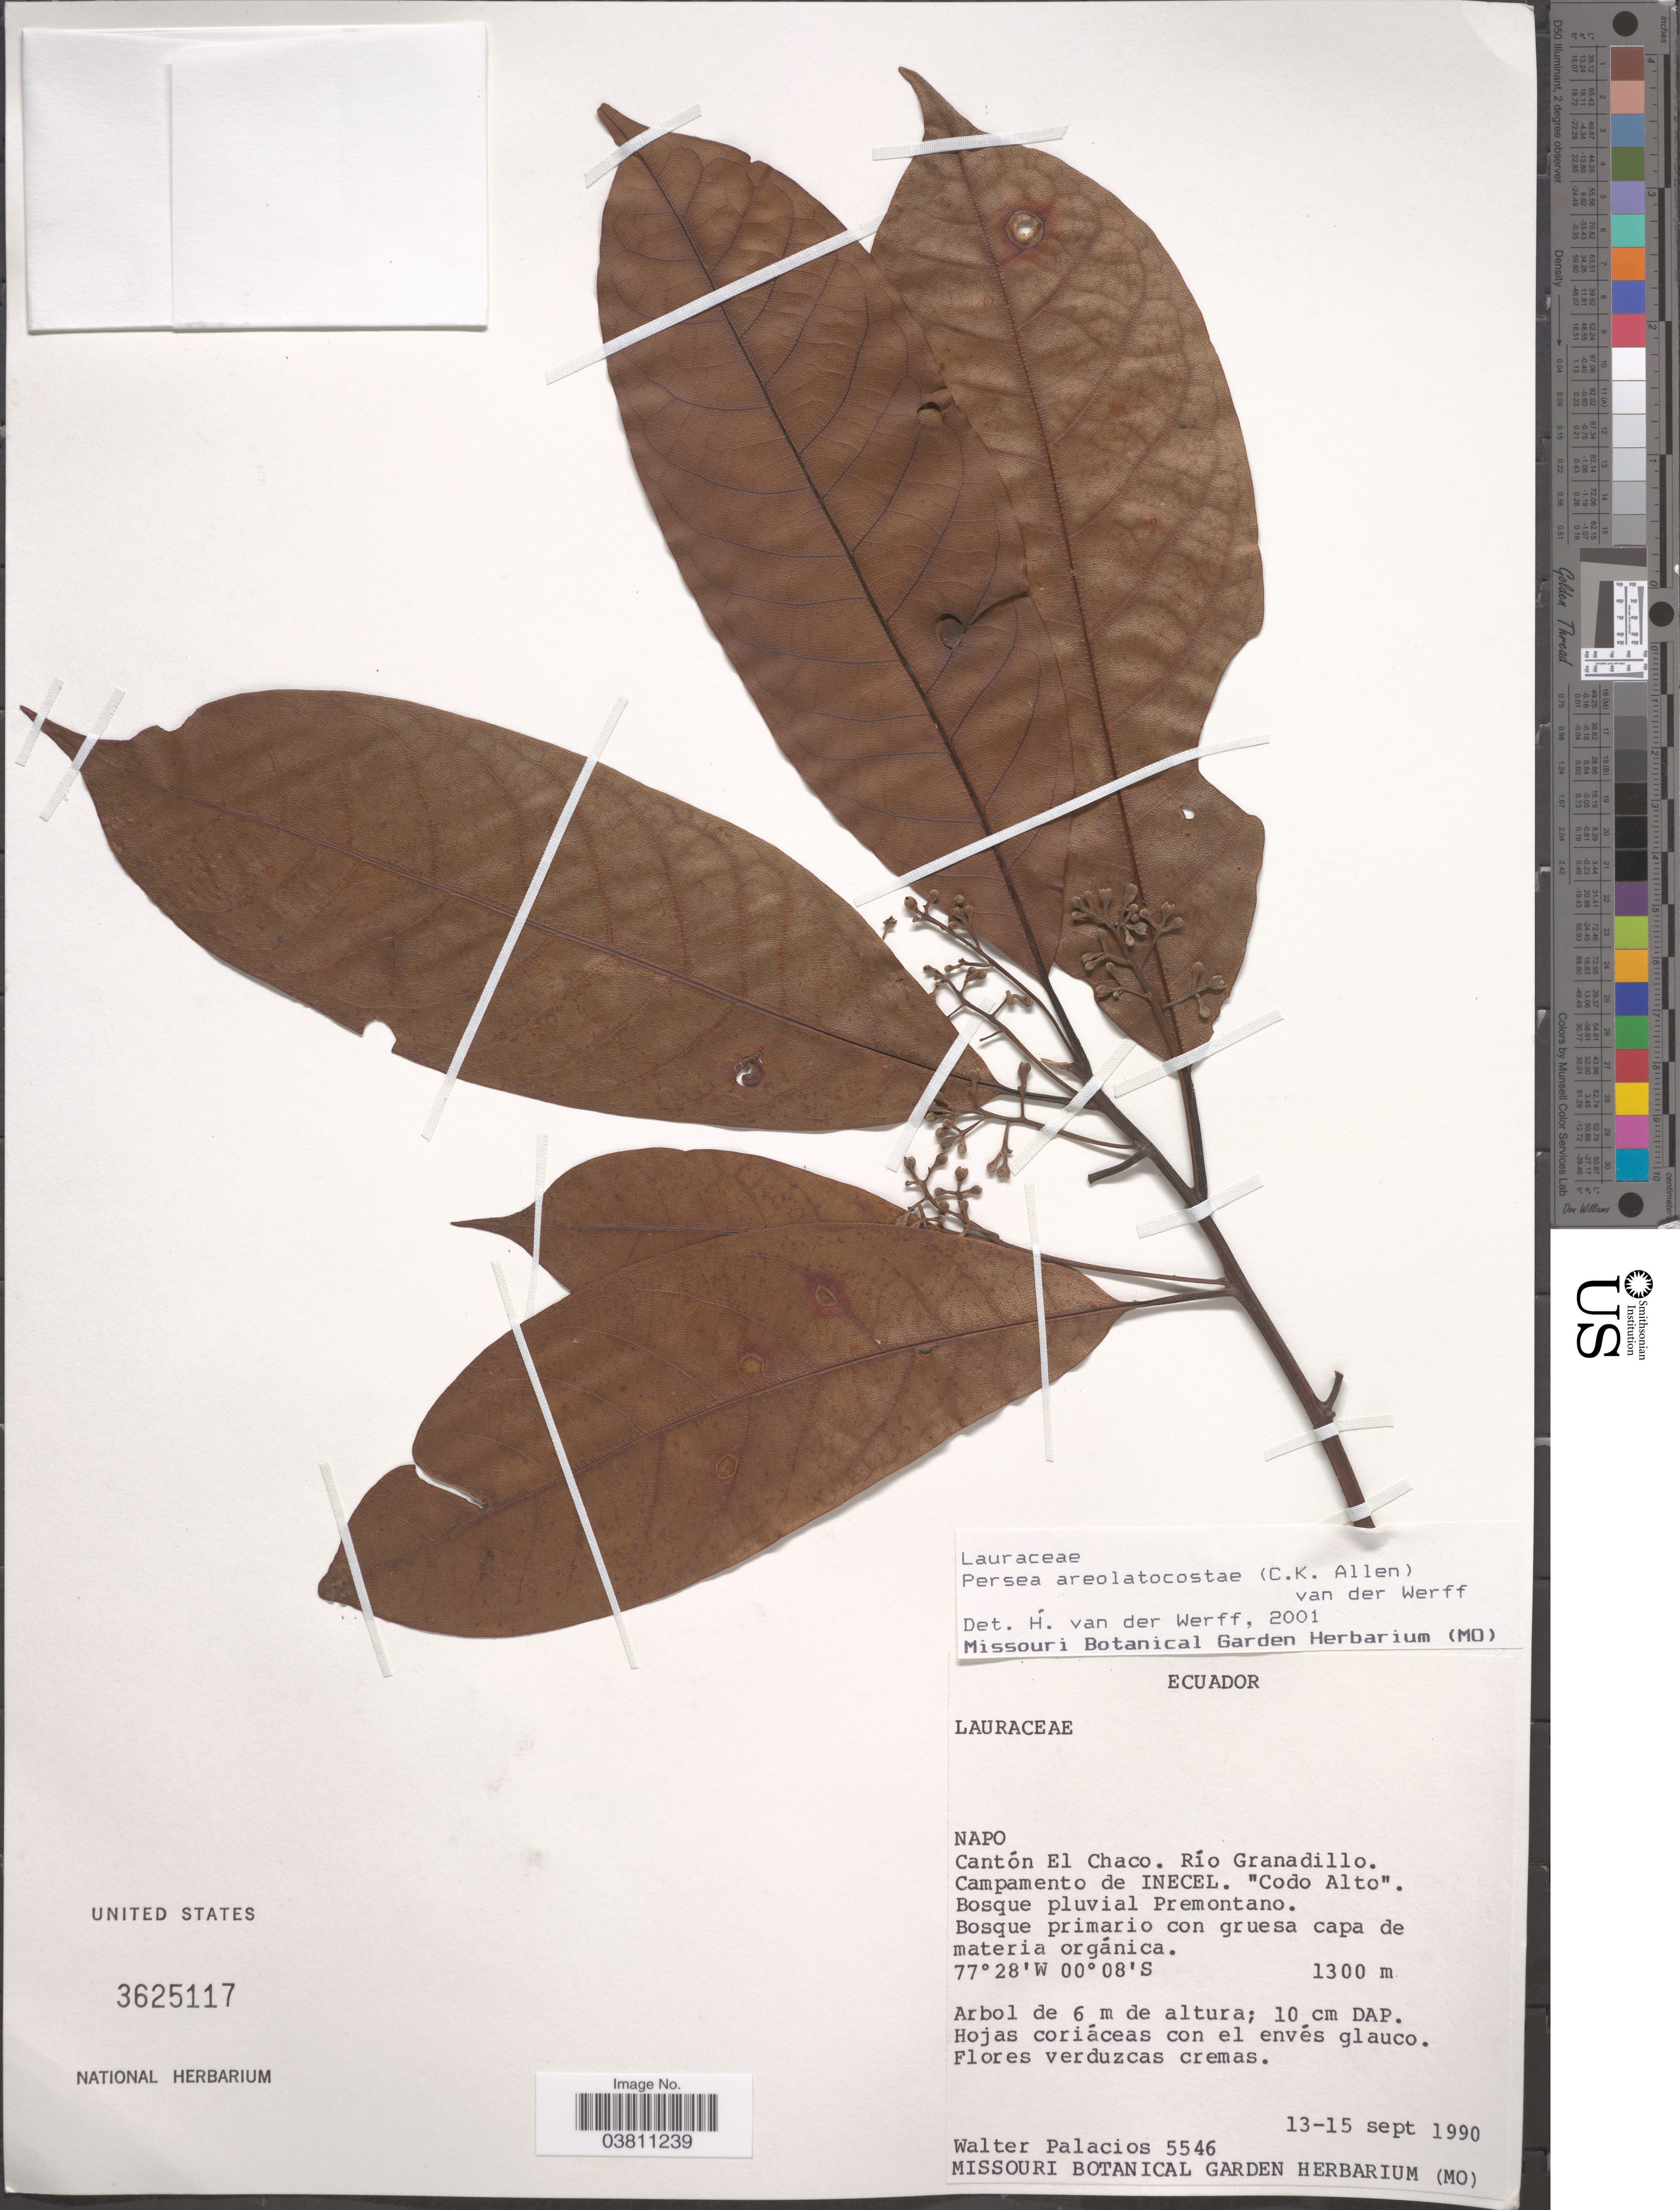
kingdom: Plantae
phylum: Tracheophyta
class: Magnoliopsida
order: Laurales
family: Lauraceae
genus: Persea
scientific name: Persea areolatocostae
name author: (C.K. Allen) van der Werff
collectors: W. Palacios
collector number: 5546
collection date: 1990-09-13/1990-09-15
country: Ecuador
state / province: Napo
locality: Cantón El Chaco. Río Granadillo. Campamento de INECEL. 'Codo Alto'.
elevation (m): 1300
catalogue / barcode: US 3625117